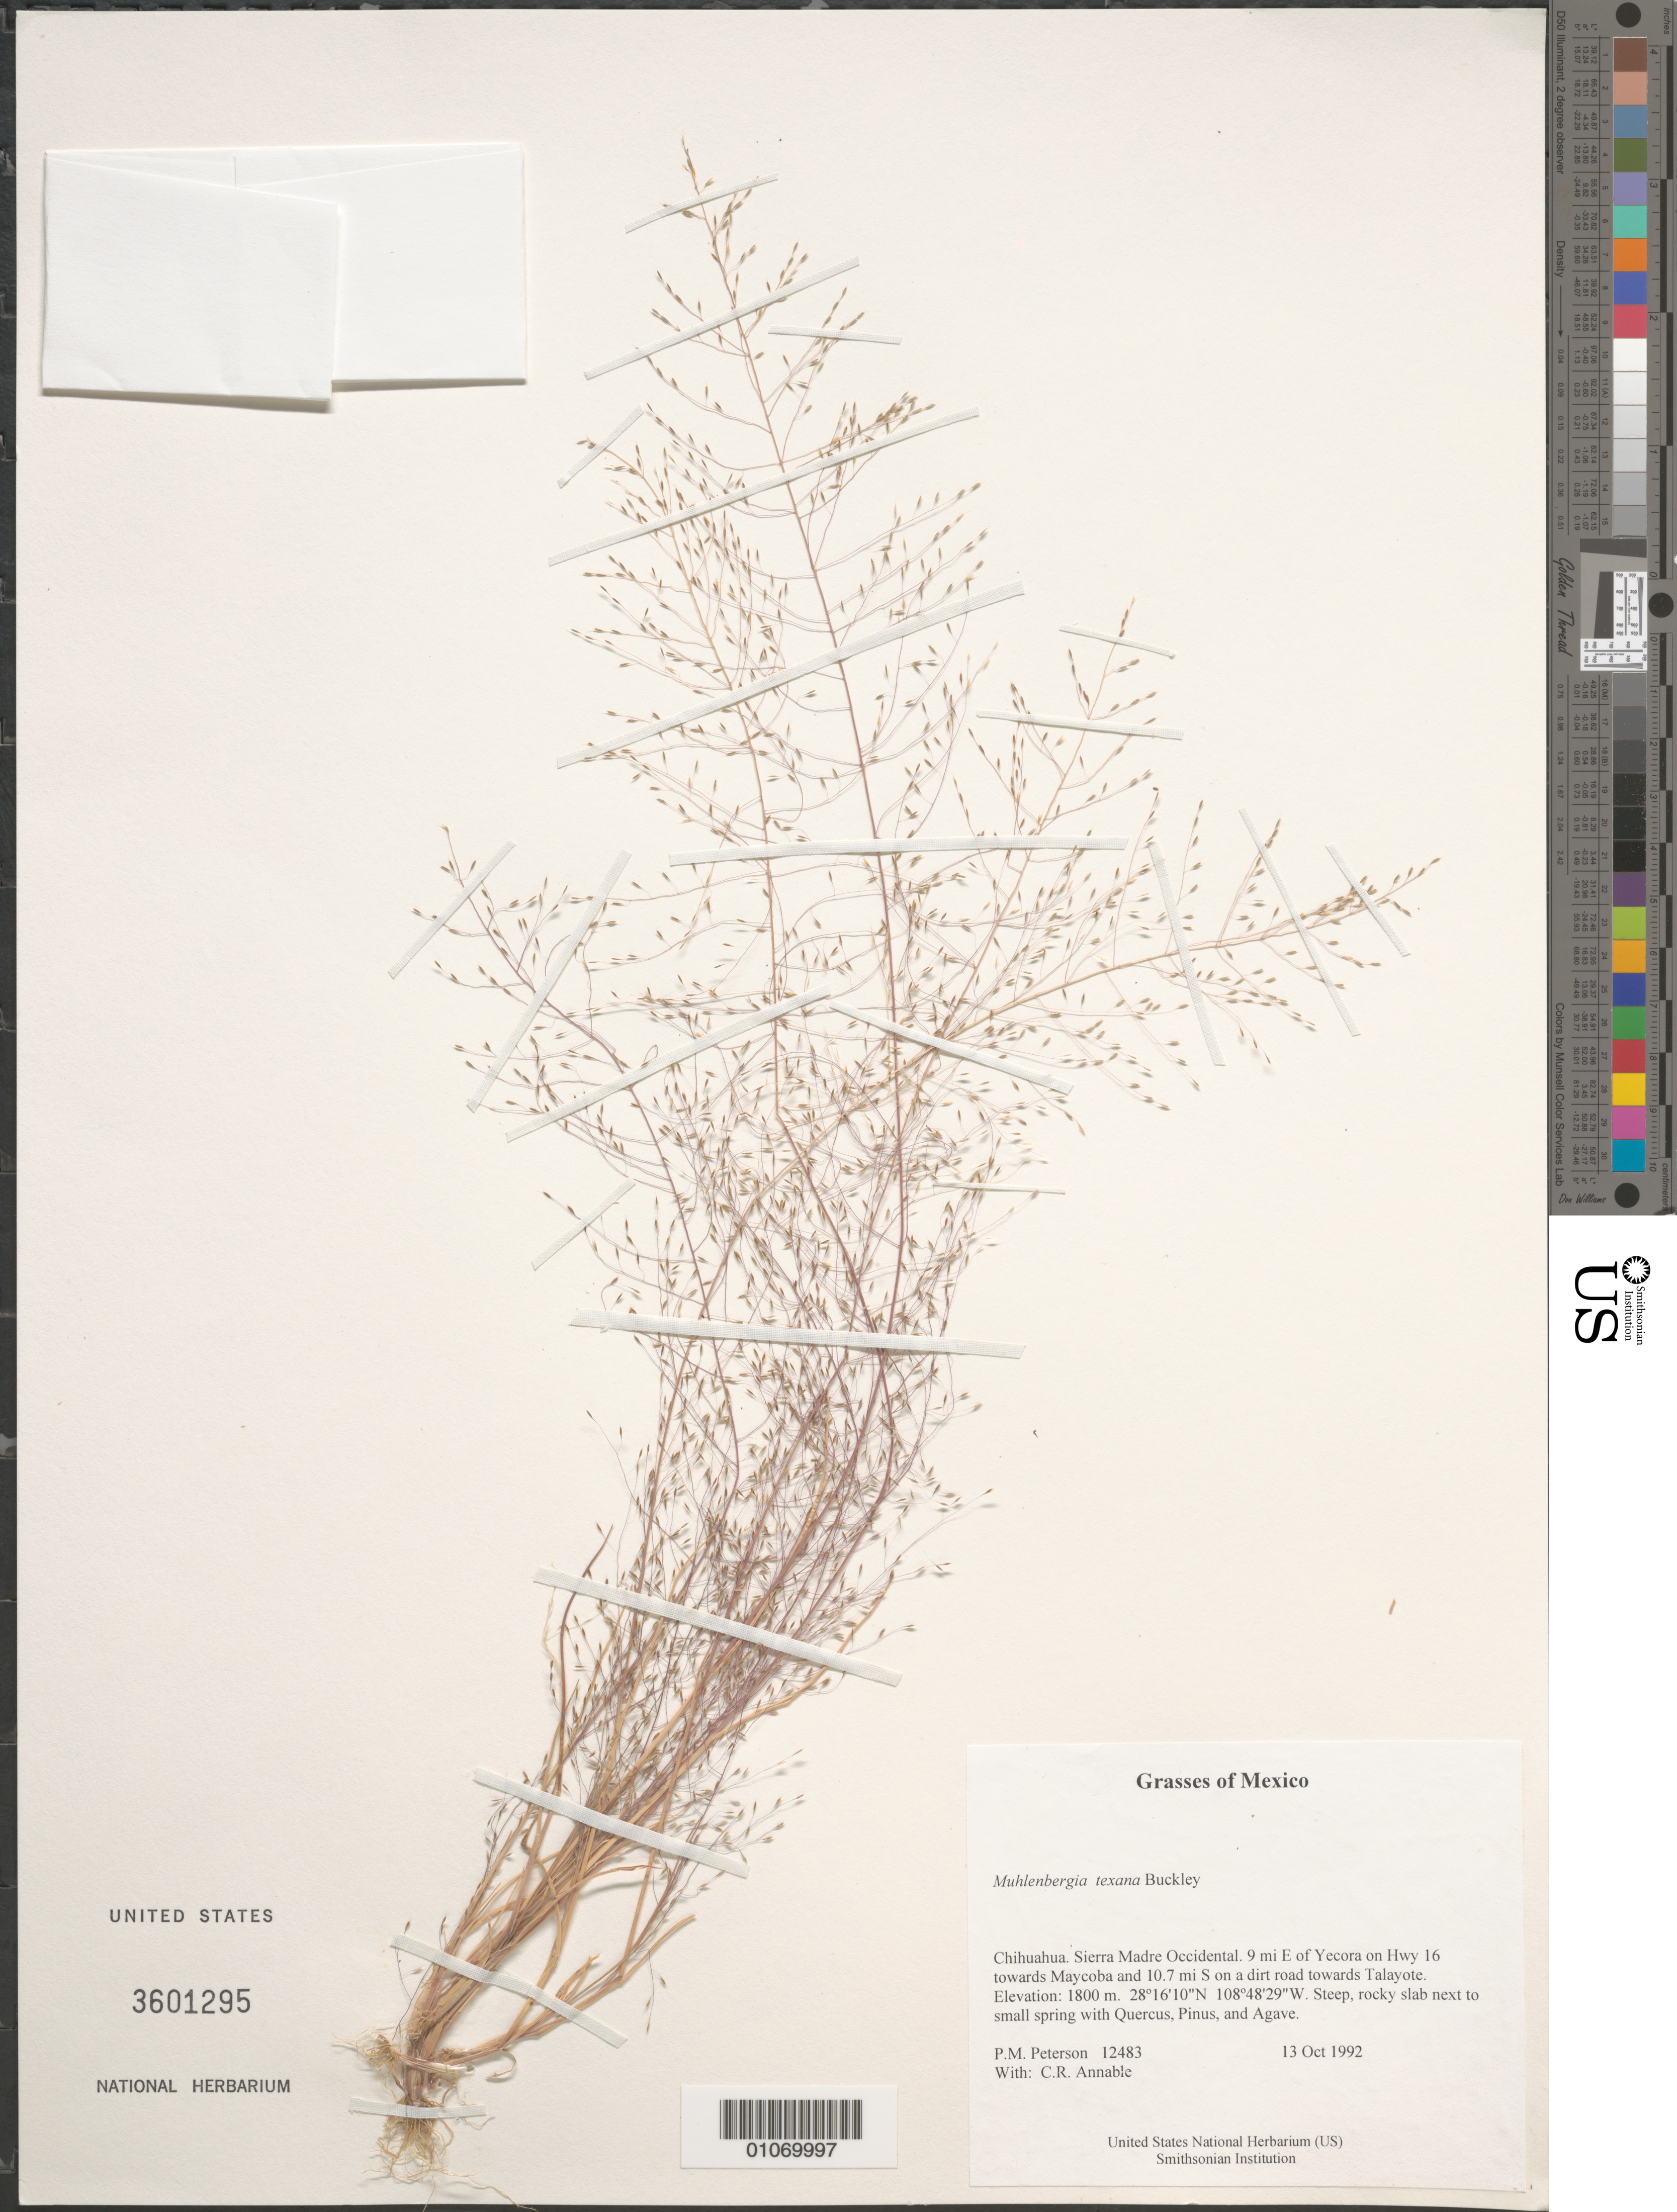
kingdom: Plantae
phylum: Tracheophyta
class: Liliopsida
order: Poales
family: Poaceae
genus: Muhlenbergia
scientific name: Muhlenbergia texana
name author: Buckley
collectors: P. M. Peterson & C. R. Annable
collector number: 12483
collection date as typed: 13 Oct 1992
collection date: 1992-10-13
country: Mexico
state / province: Chihuahua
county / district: Sierra Madre Occidental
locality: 9 mi E of Yecora on Hwy 16 towards Maycoba and 10.7 mi S on a dirt road towards Talayote.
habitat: Steep, rocky slab next to small spring with Quercus, Pinus, and Agave.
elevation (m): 1800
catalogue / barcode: US 3601295